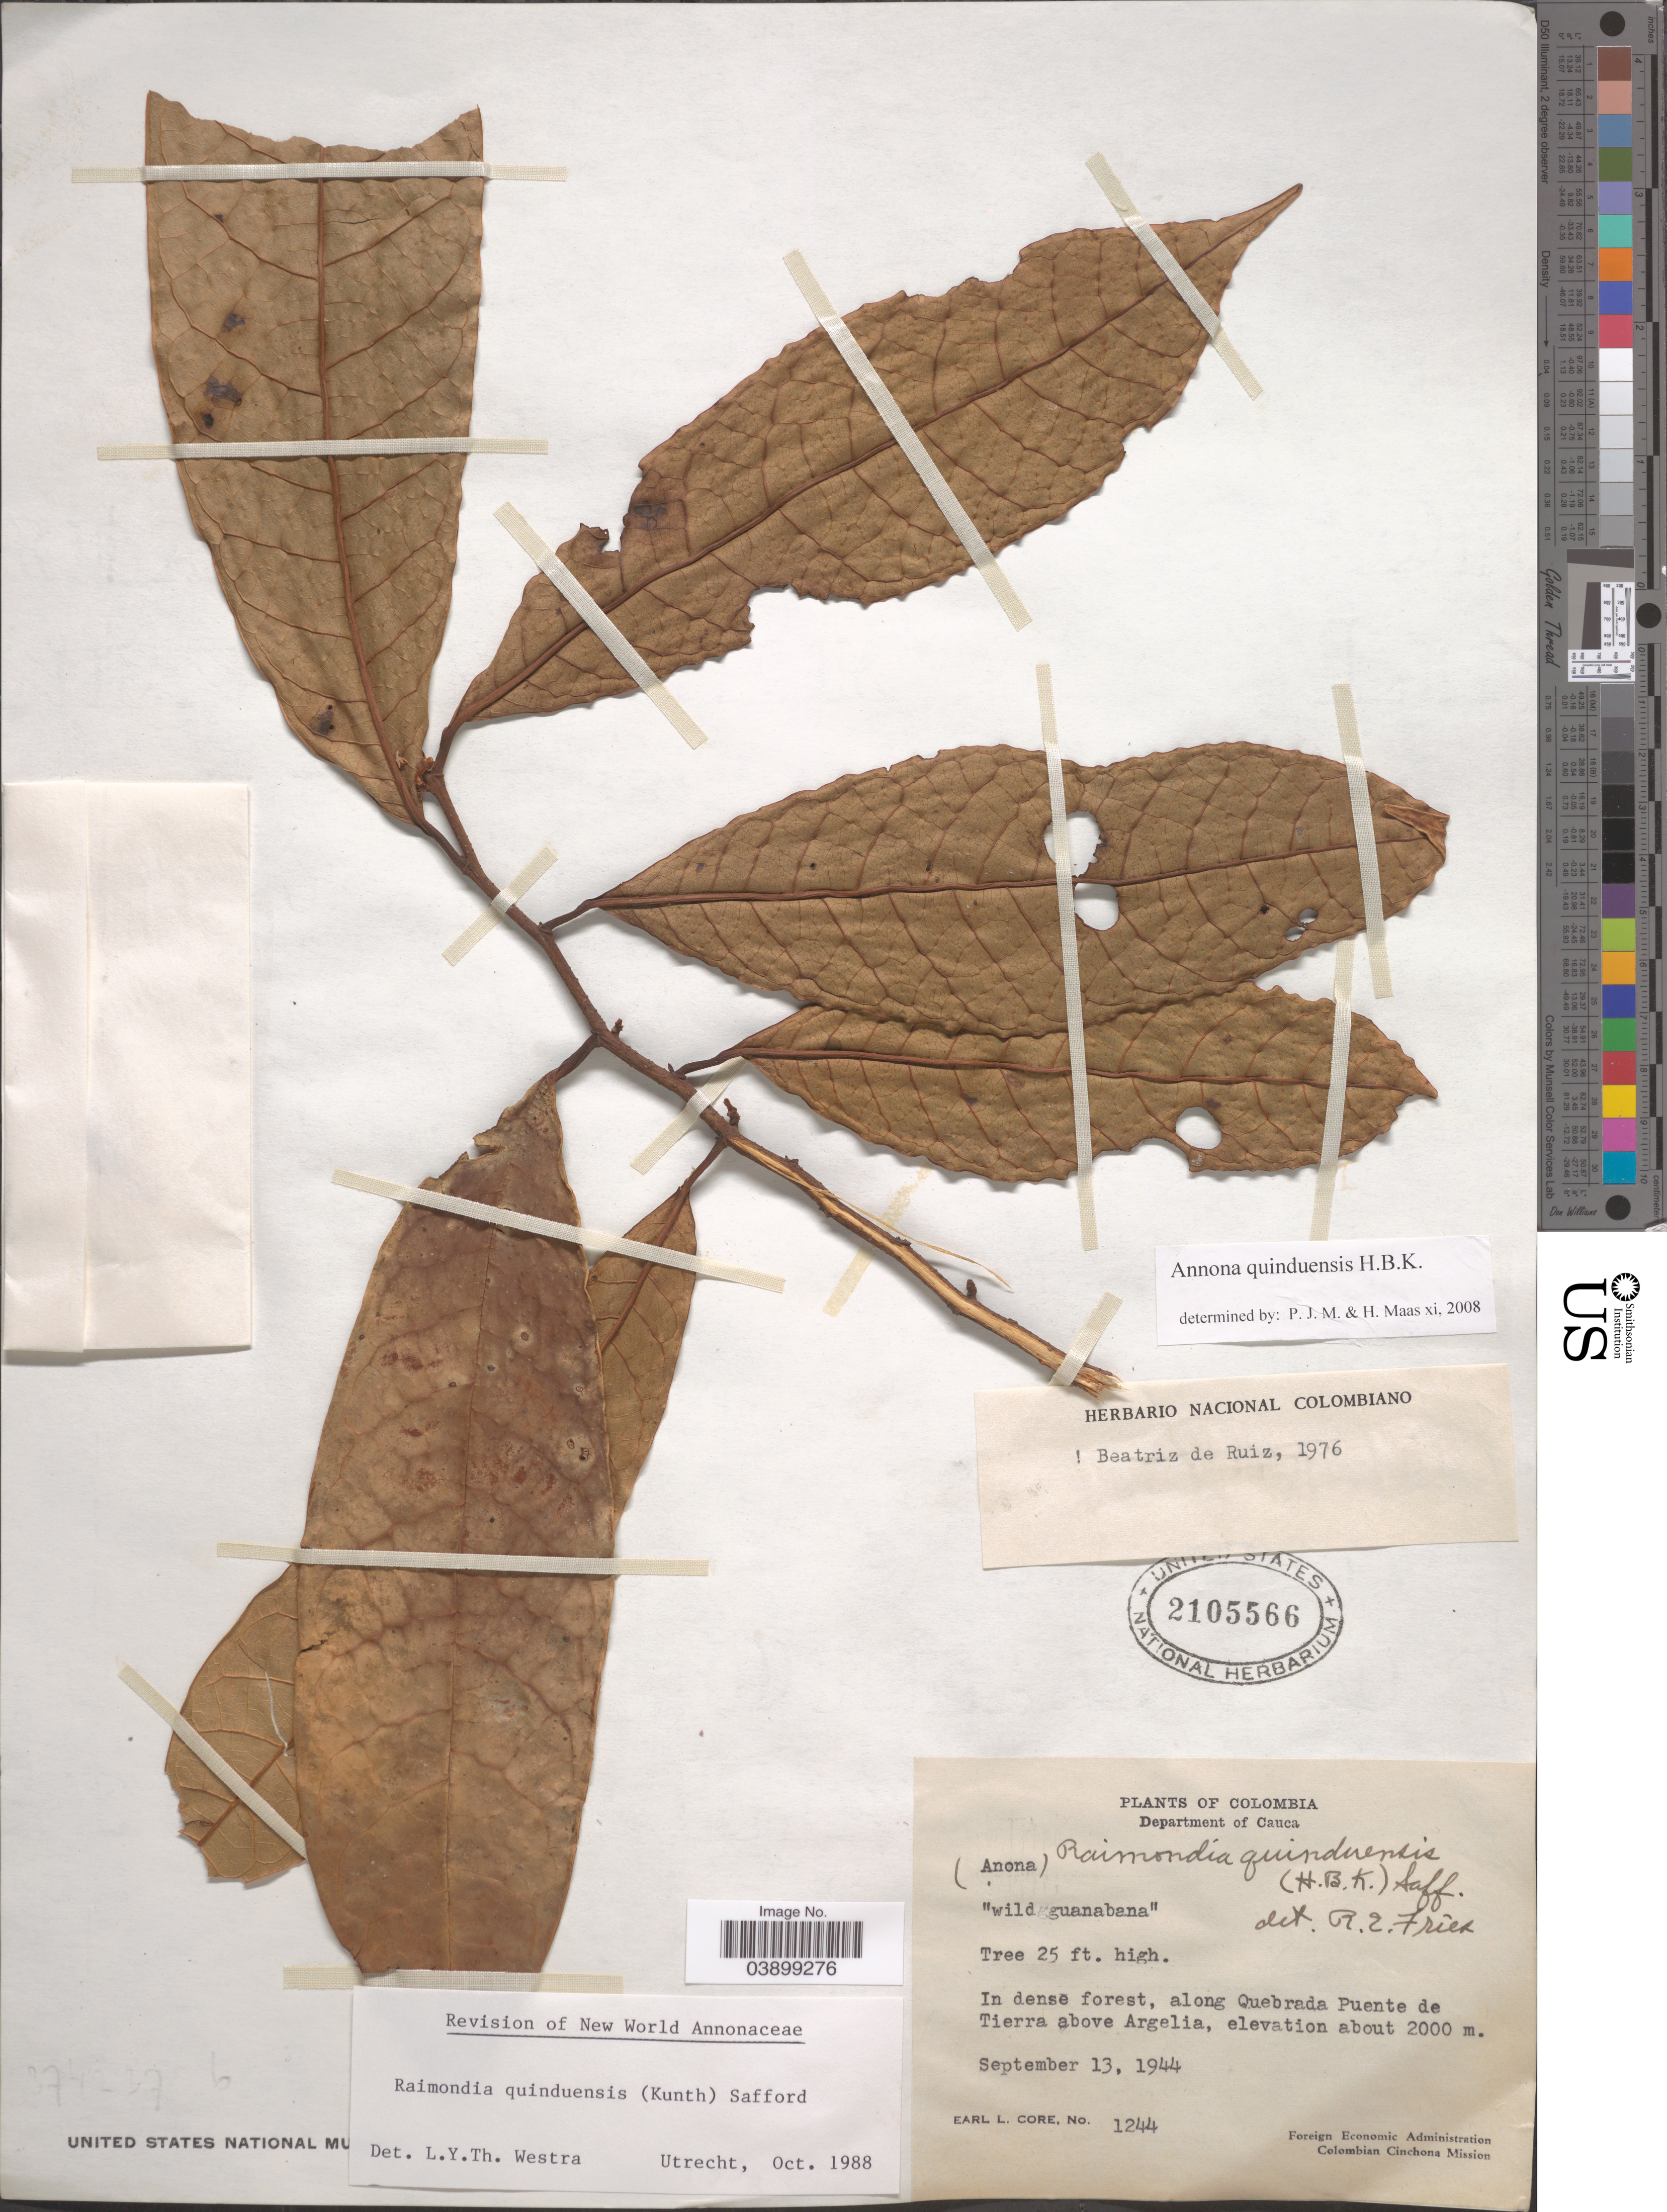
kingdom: Plantae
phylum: Tracheophyta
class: Magnoliopsida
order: Magnoliales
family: Annonaceae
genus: Annona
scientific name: Annona quinduensis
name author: Kunth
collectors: E. L. Core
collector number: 1244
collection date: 1944-09-13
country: Colombia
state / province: Cauca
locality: Department of Cauca. In dense forest, along Quebrada Puente de Tierra above Argelia.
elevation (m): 2000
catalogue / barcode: US 2105566